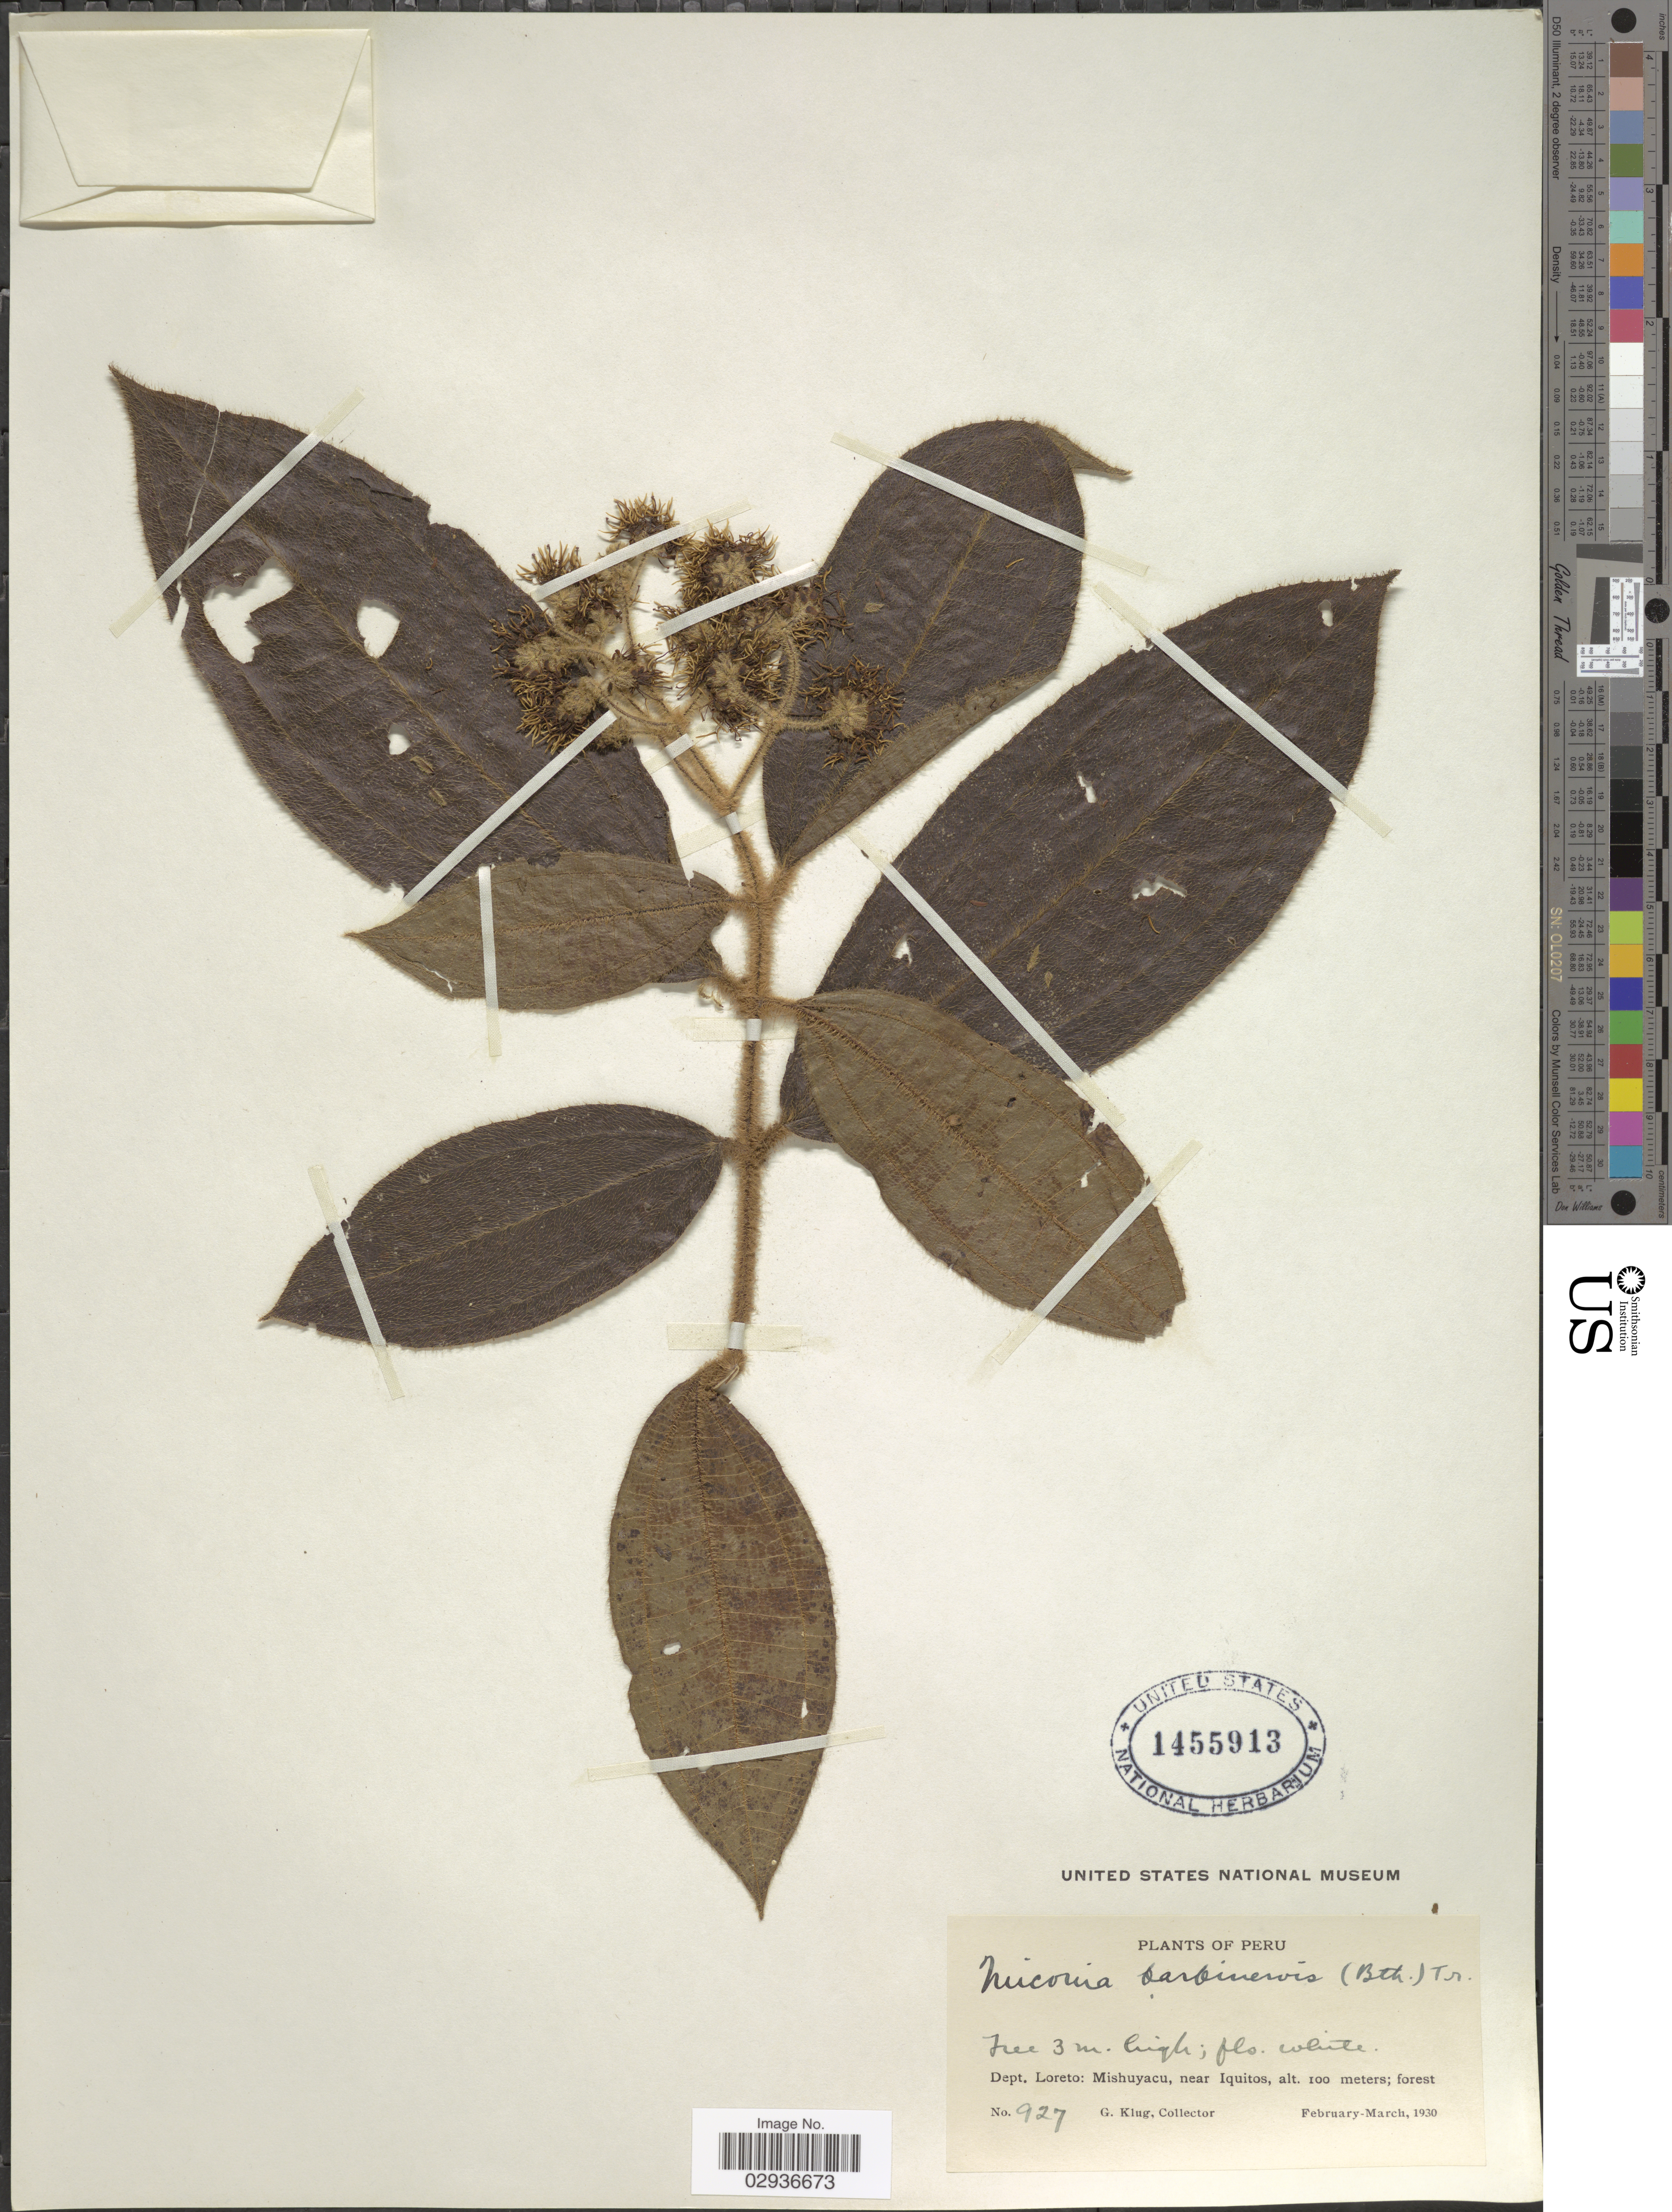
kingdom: Plantae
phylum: Tracheophyta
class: Magnoliopsida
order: Myrtales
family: Melastomataceae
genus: Miconia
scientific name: Miconia barbinervis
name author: (Benth.) Triana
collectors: G. Klug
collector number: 927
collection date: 1930-02/1930-03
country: Peru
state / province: Loreto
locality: Dept. Loreto: Mishuyacu, near Iquitos.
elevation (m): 100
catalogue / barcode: US 1455913